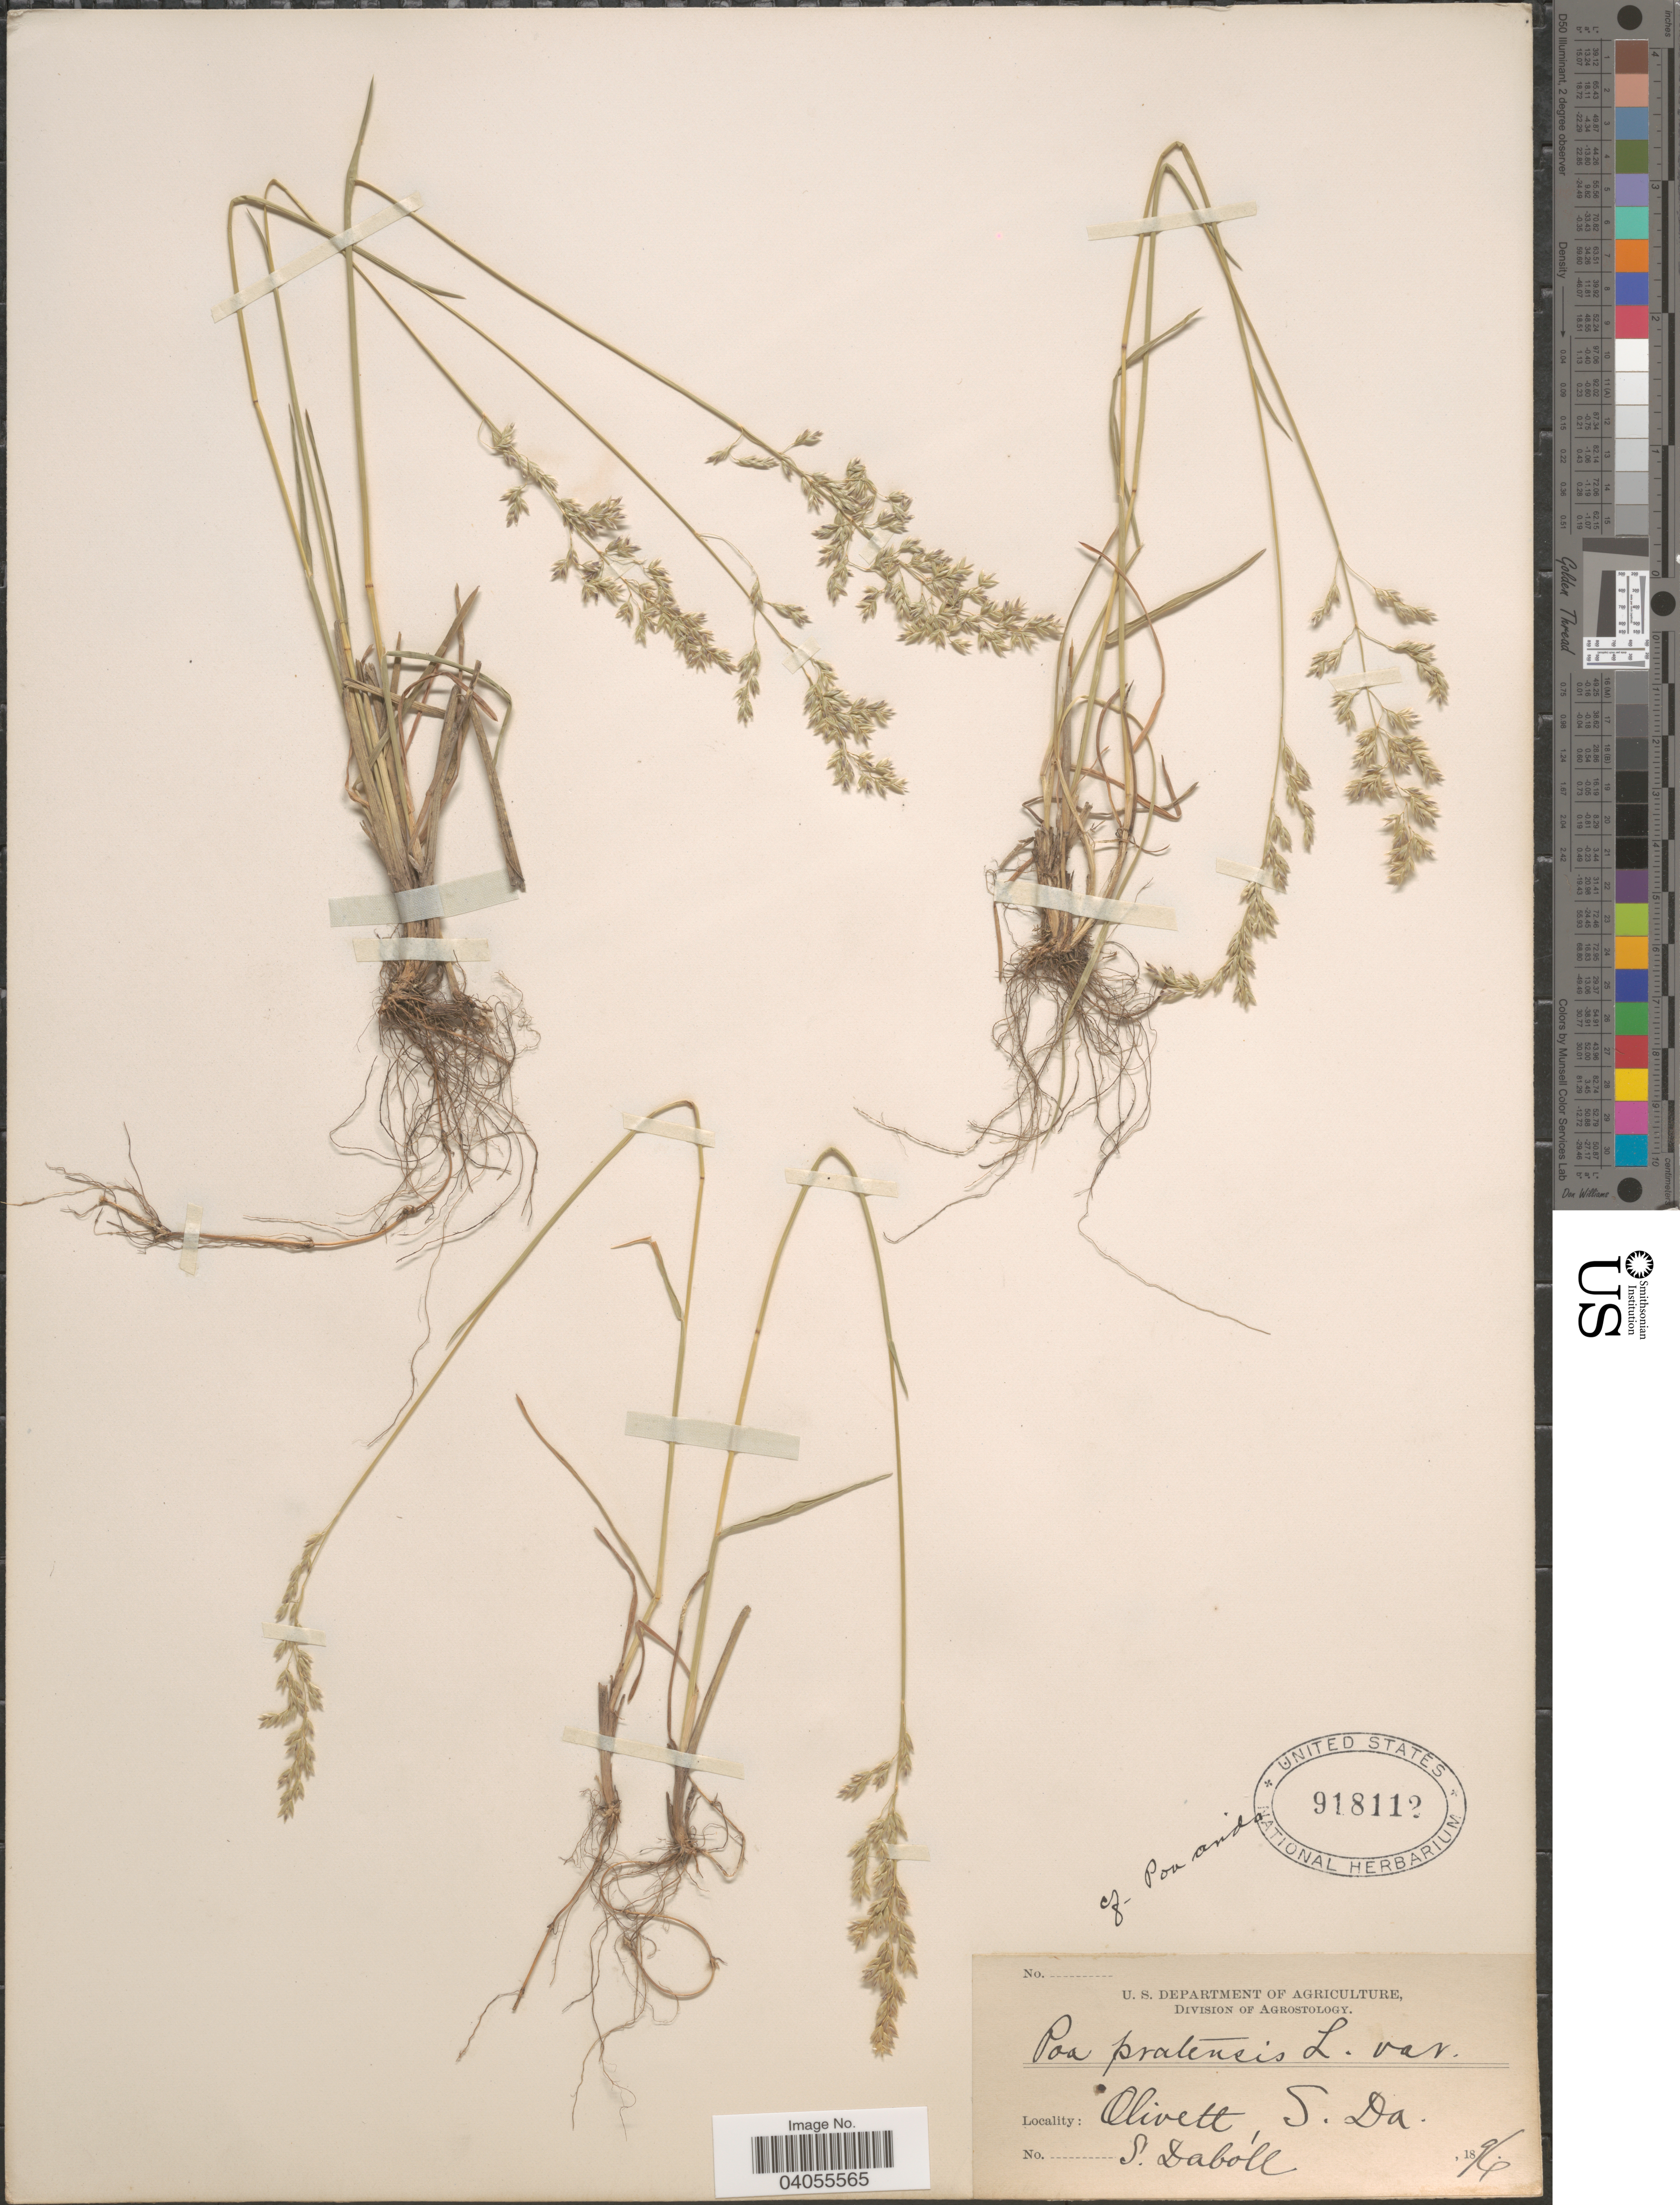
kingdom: Plantae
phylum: Tracheophyta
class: Liliopsida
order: Poales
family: Poaceae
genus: Poa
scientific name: Poa arida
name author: Vasey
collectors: S. Daboll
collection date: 1896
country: United States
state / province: South Dakota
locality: Olivett.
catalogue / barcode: US 918112